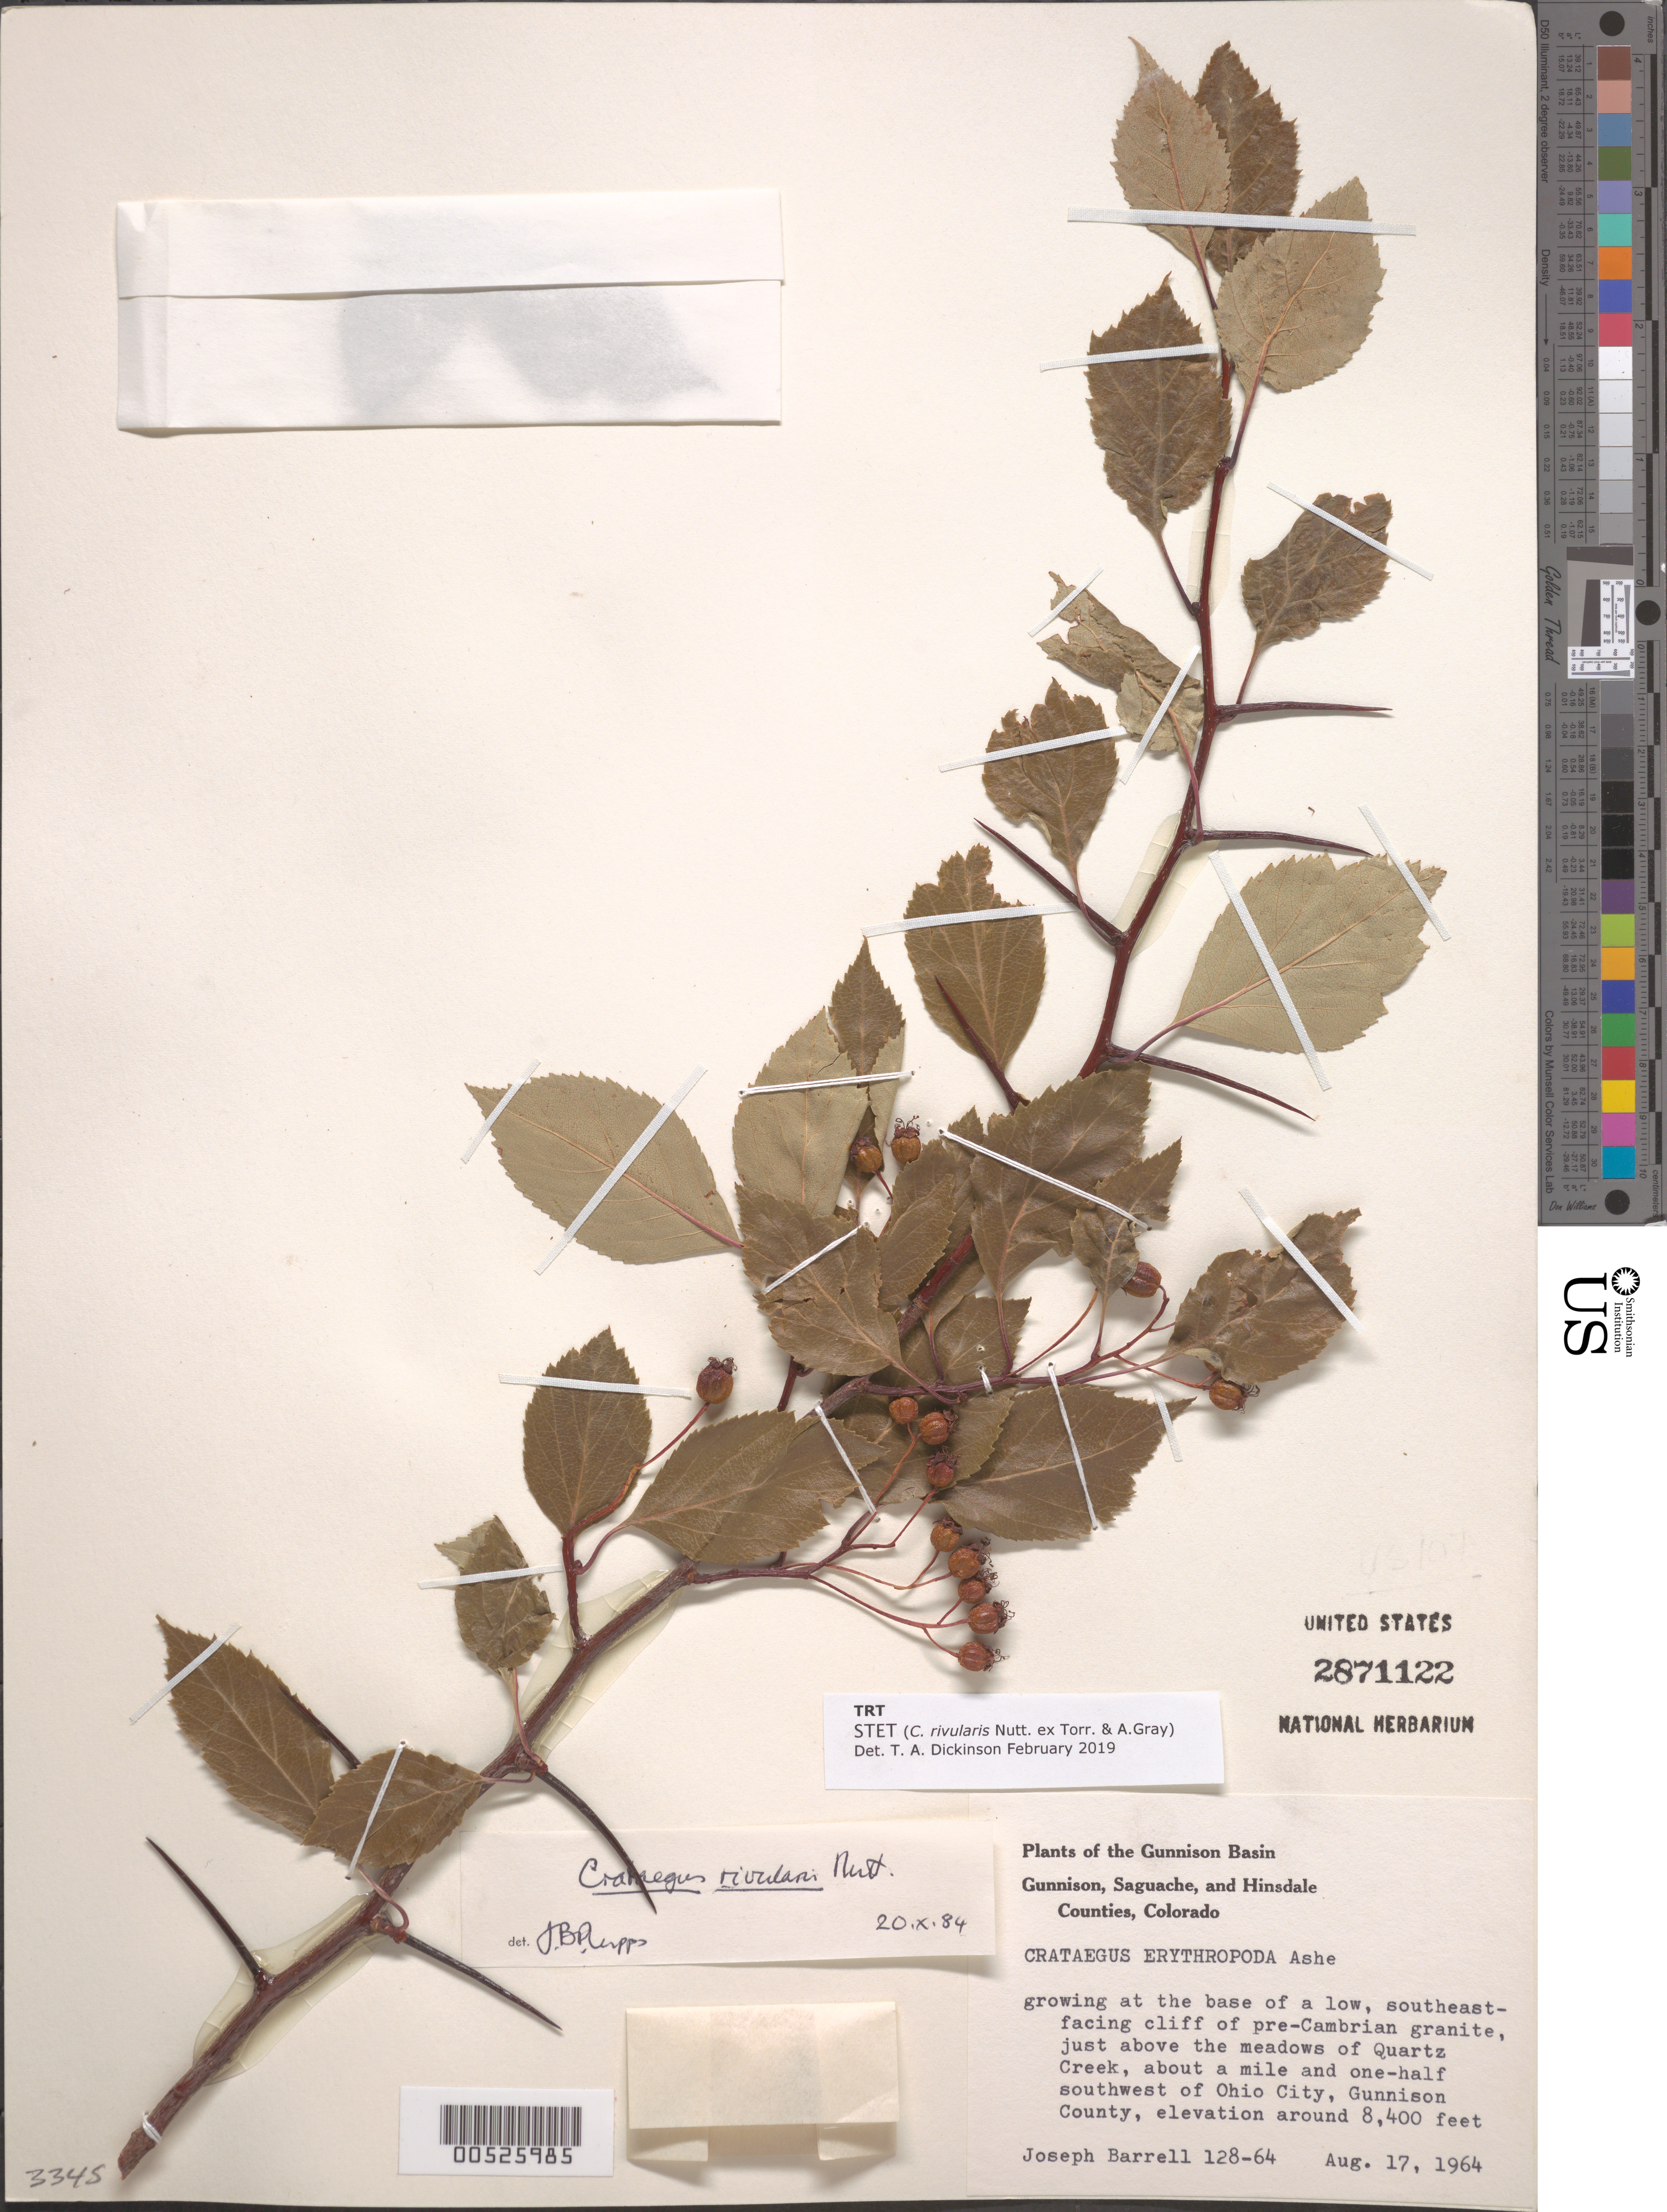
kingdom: Plantae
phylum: Tracheophyta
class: Magnoliopsida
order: Rosales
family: Rosaceae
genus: Crataegus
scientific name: Crataegus rivularis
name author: Nutt.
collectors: J. Barrell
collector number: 128-64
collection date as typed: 17 Aug 1964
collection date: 1964-08-17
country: United States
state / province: Colorado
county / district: Gunnison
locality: above the meadows of Quartz Creek, about 1.5 mi. SW of Ohio City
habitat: Base of SE facing cliff of pre-Cambrian granite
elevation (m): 2560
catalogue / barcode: US 2871122